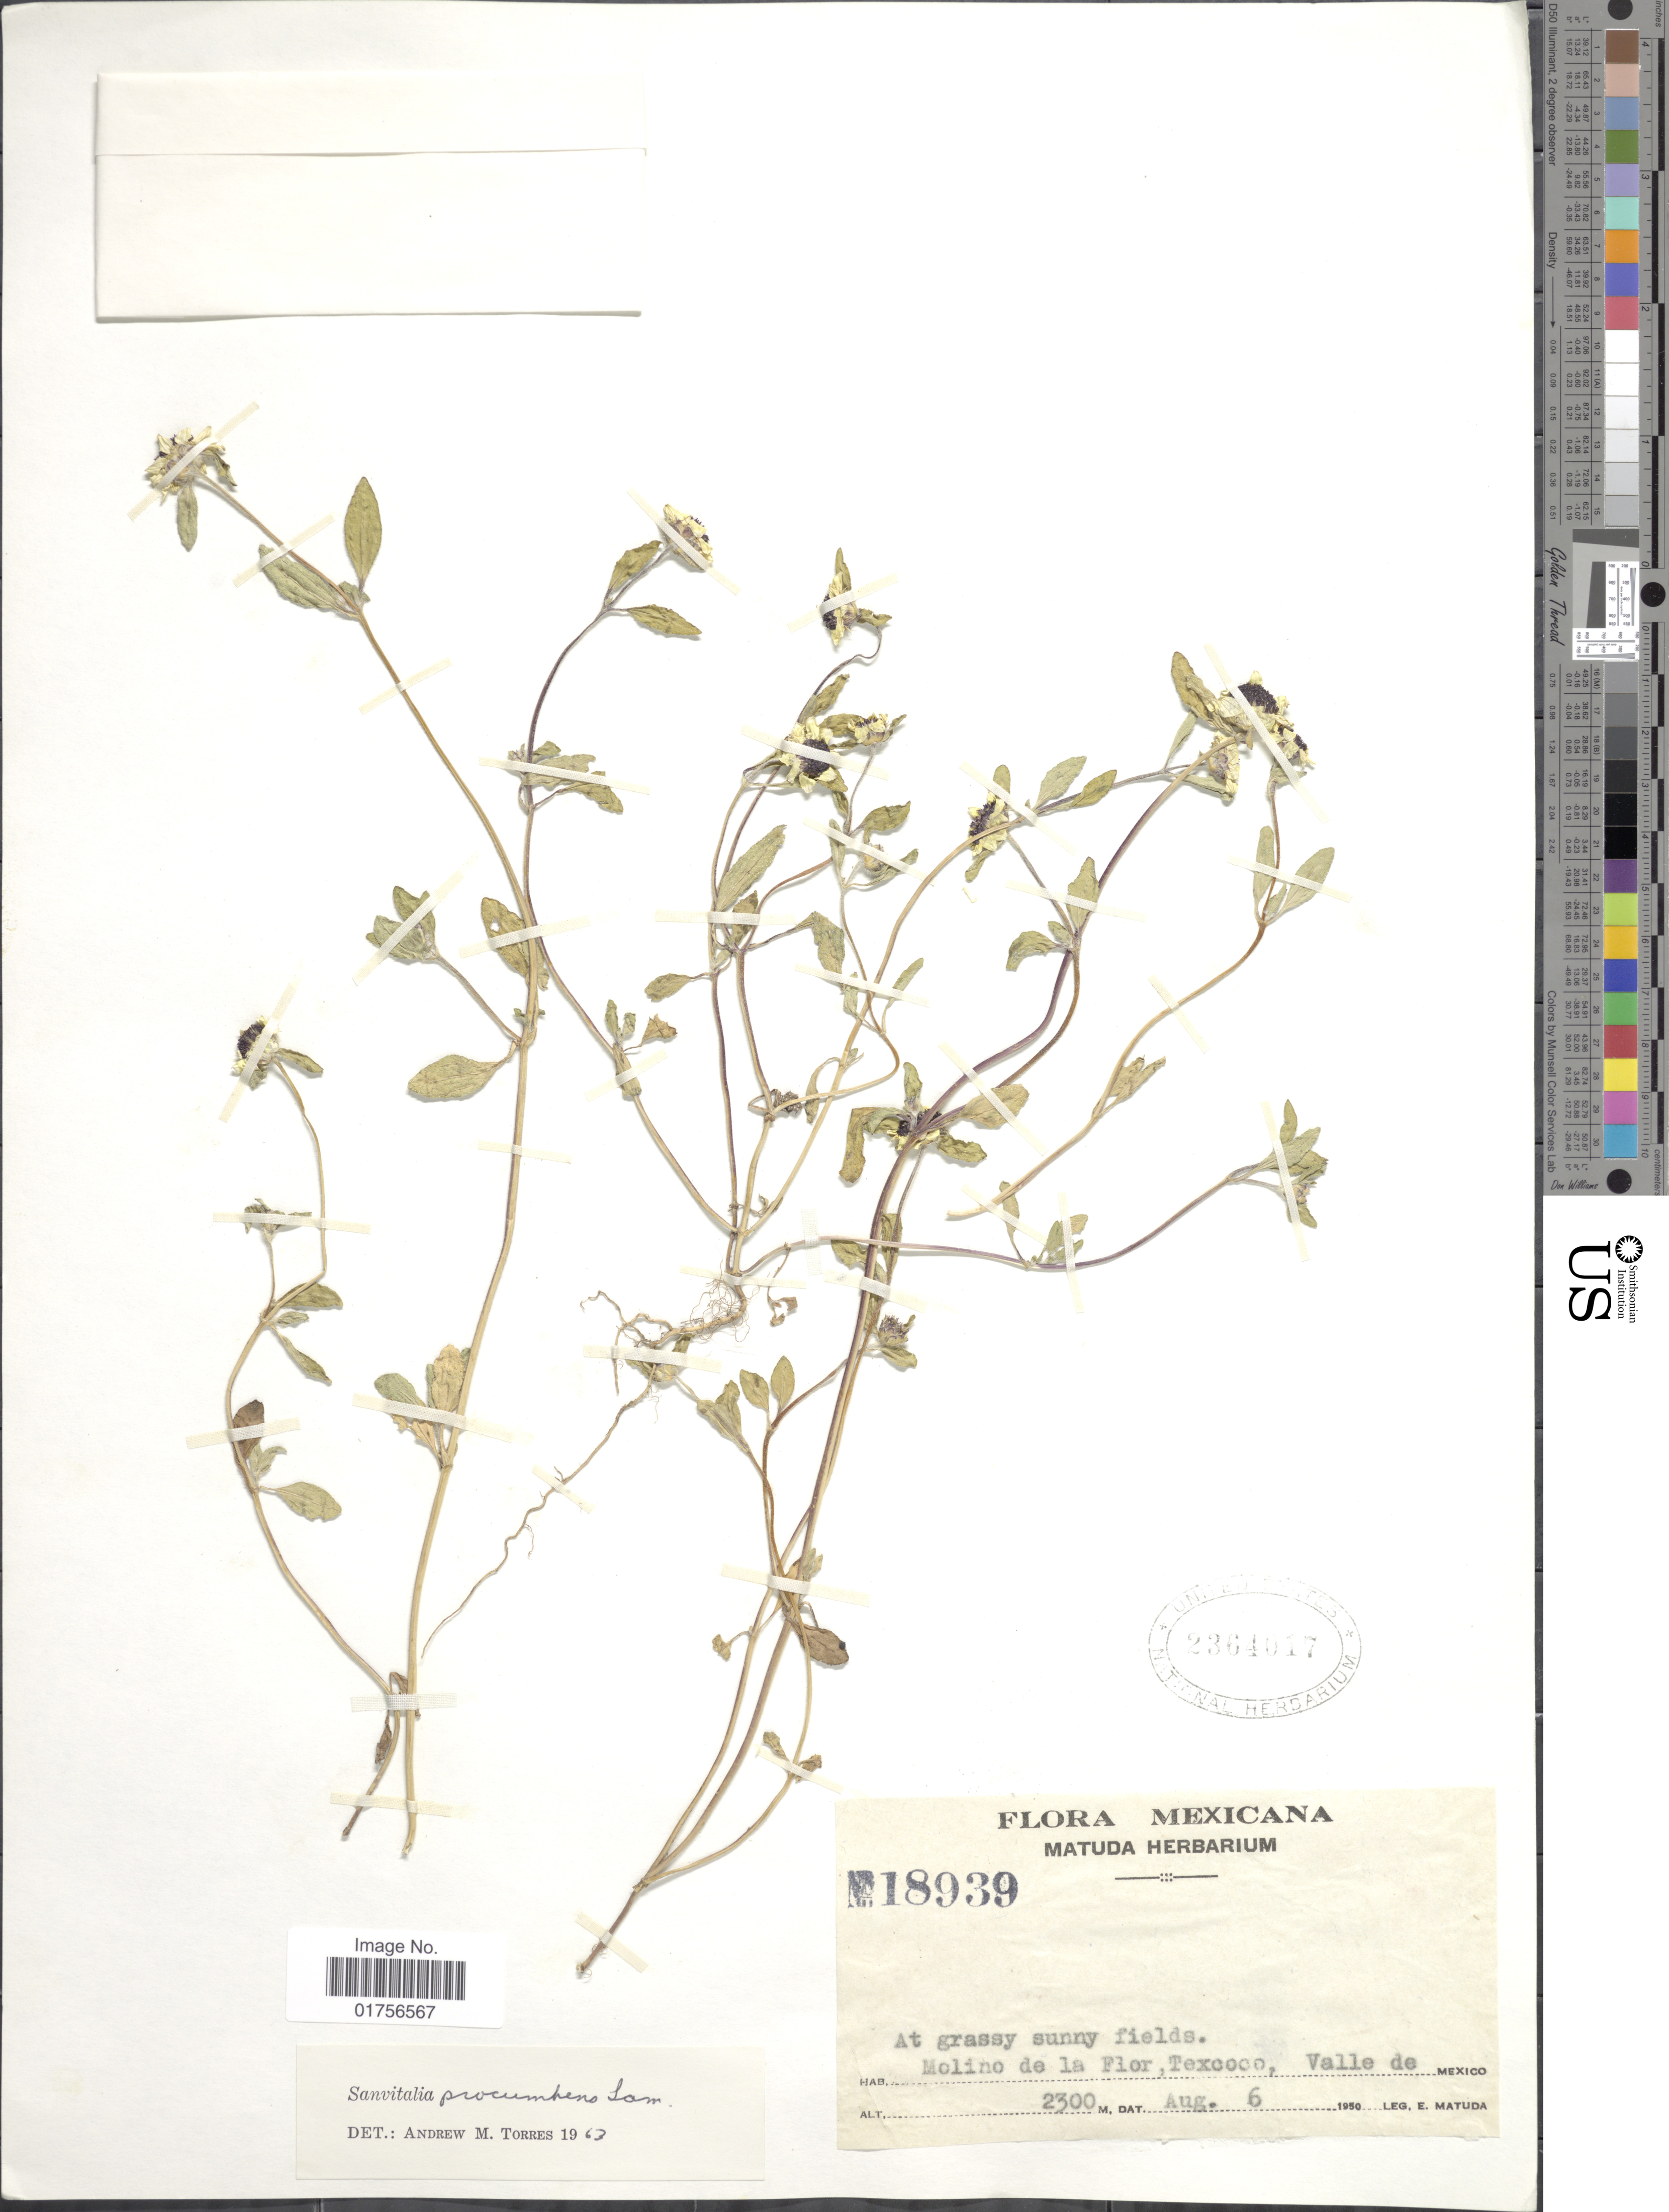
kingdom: Plantae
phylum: Tracheophyta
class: Magnoliopsida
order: Asterales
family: Asteraceae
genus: Sanvitalia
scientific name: Sanvitalia procumbens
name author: Lam.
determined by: Skibicki, Samuel V.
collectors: E. Matuda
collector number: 18939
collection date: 1950-08-06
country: Mexico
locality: Molino de la Flor, Texcoco, Valle de Mexico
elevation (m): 2300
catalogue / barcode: US 2364017